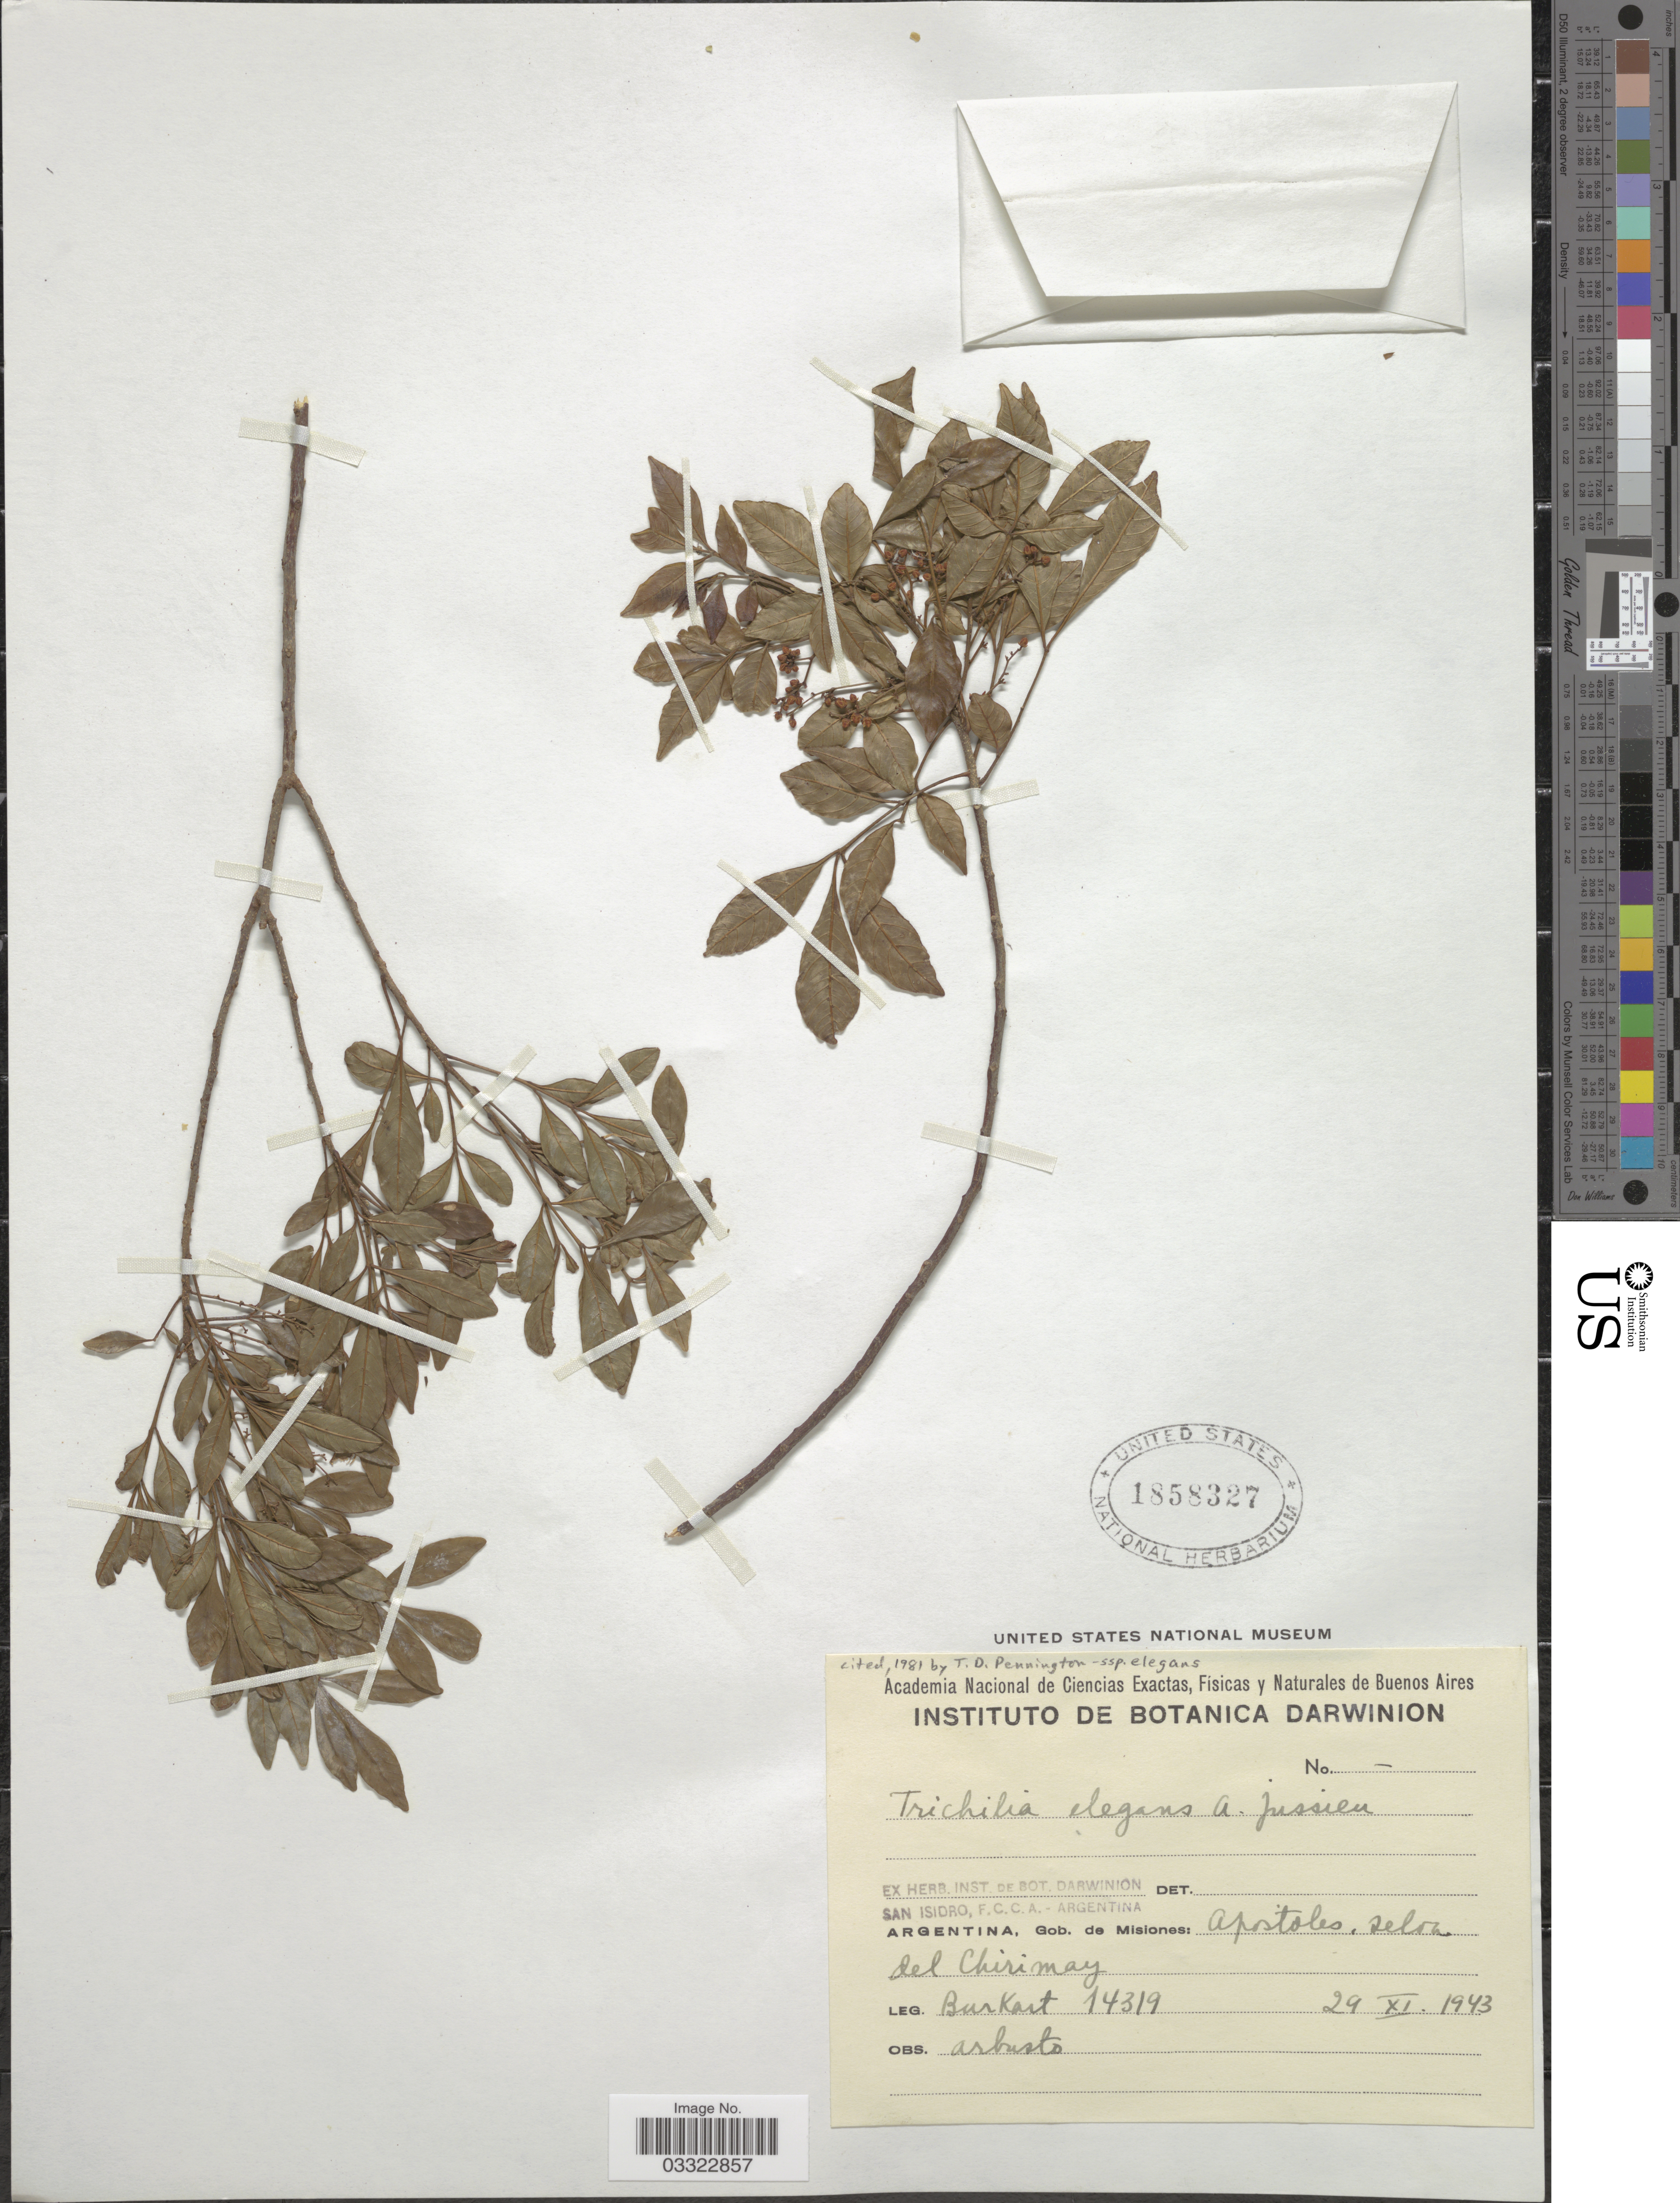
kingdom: Plantae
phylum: Tracheophyta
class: Magnoliopsida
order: Sapindales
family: Meliaceae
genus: Trichilia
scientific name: Trichilia elegans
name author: A. Juss.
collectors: -- Burkart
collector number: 14319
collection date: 1943-11-29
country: Argentina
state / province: Misiones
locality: Gob. de Misiones: Apostoles, selon del Chirimay.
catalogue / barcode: US 1858327